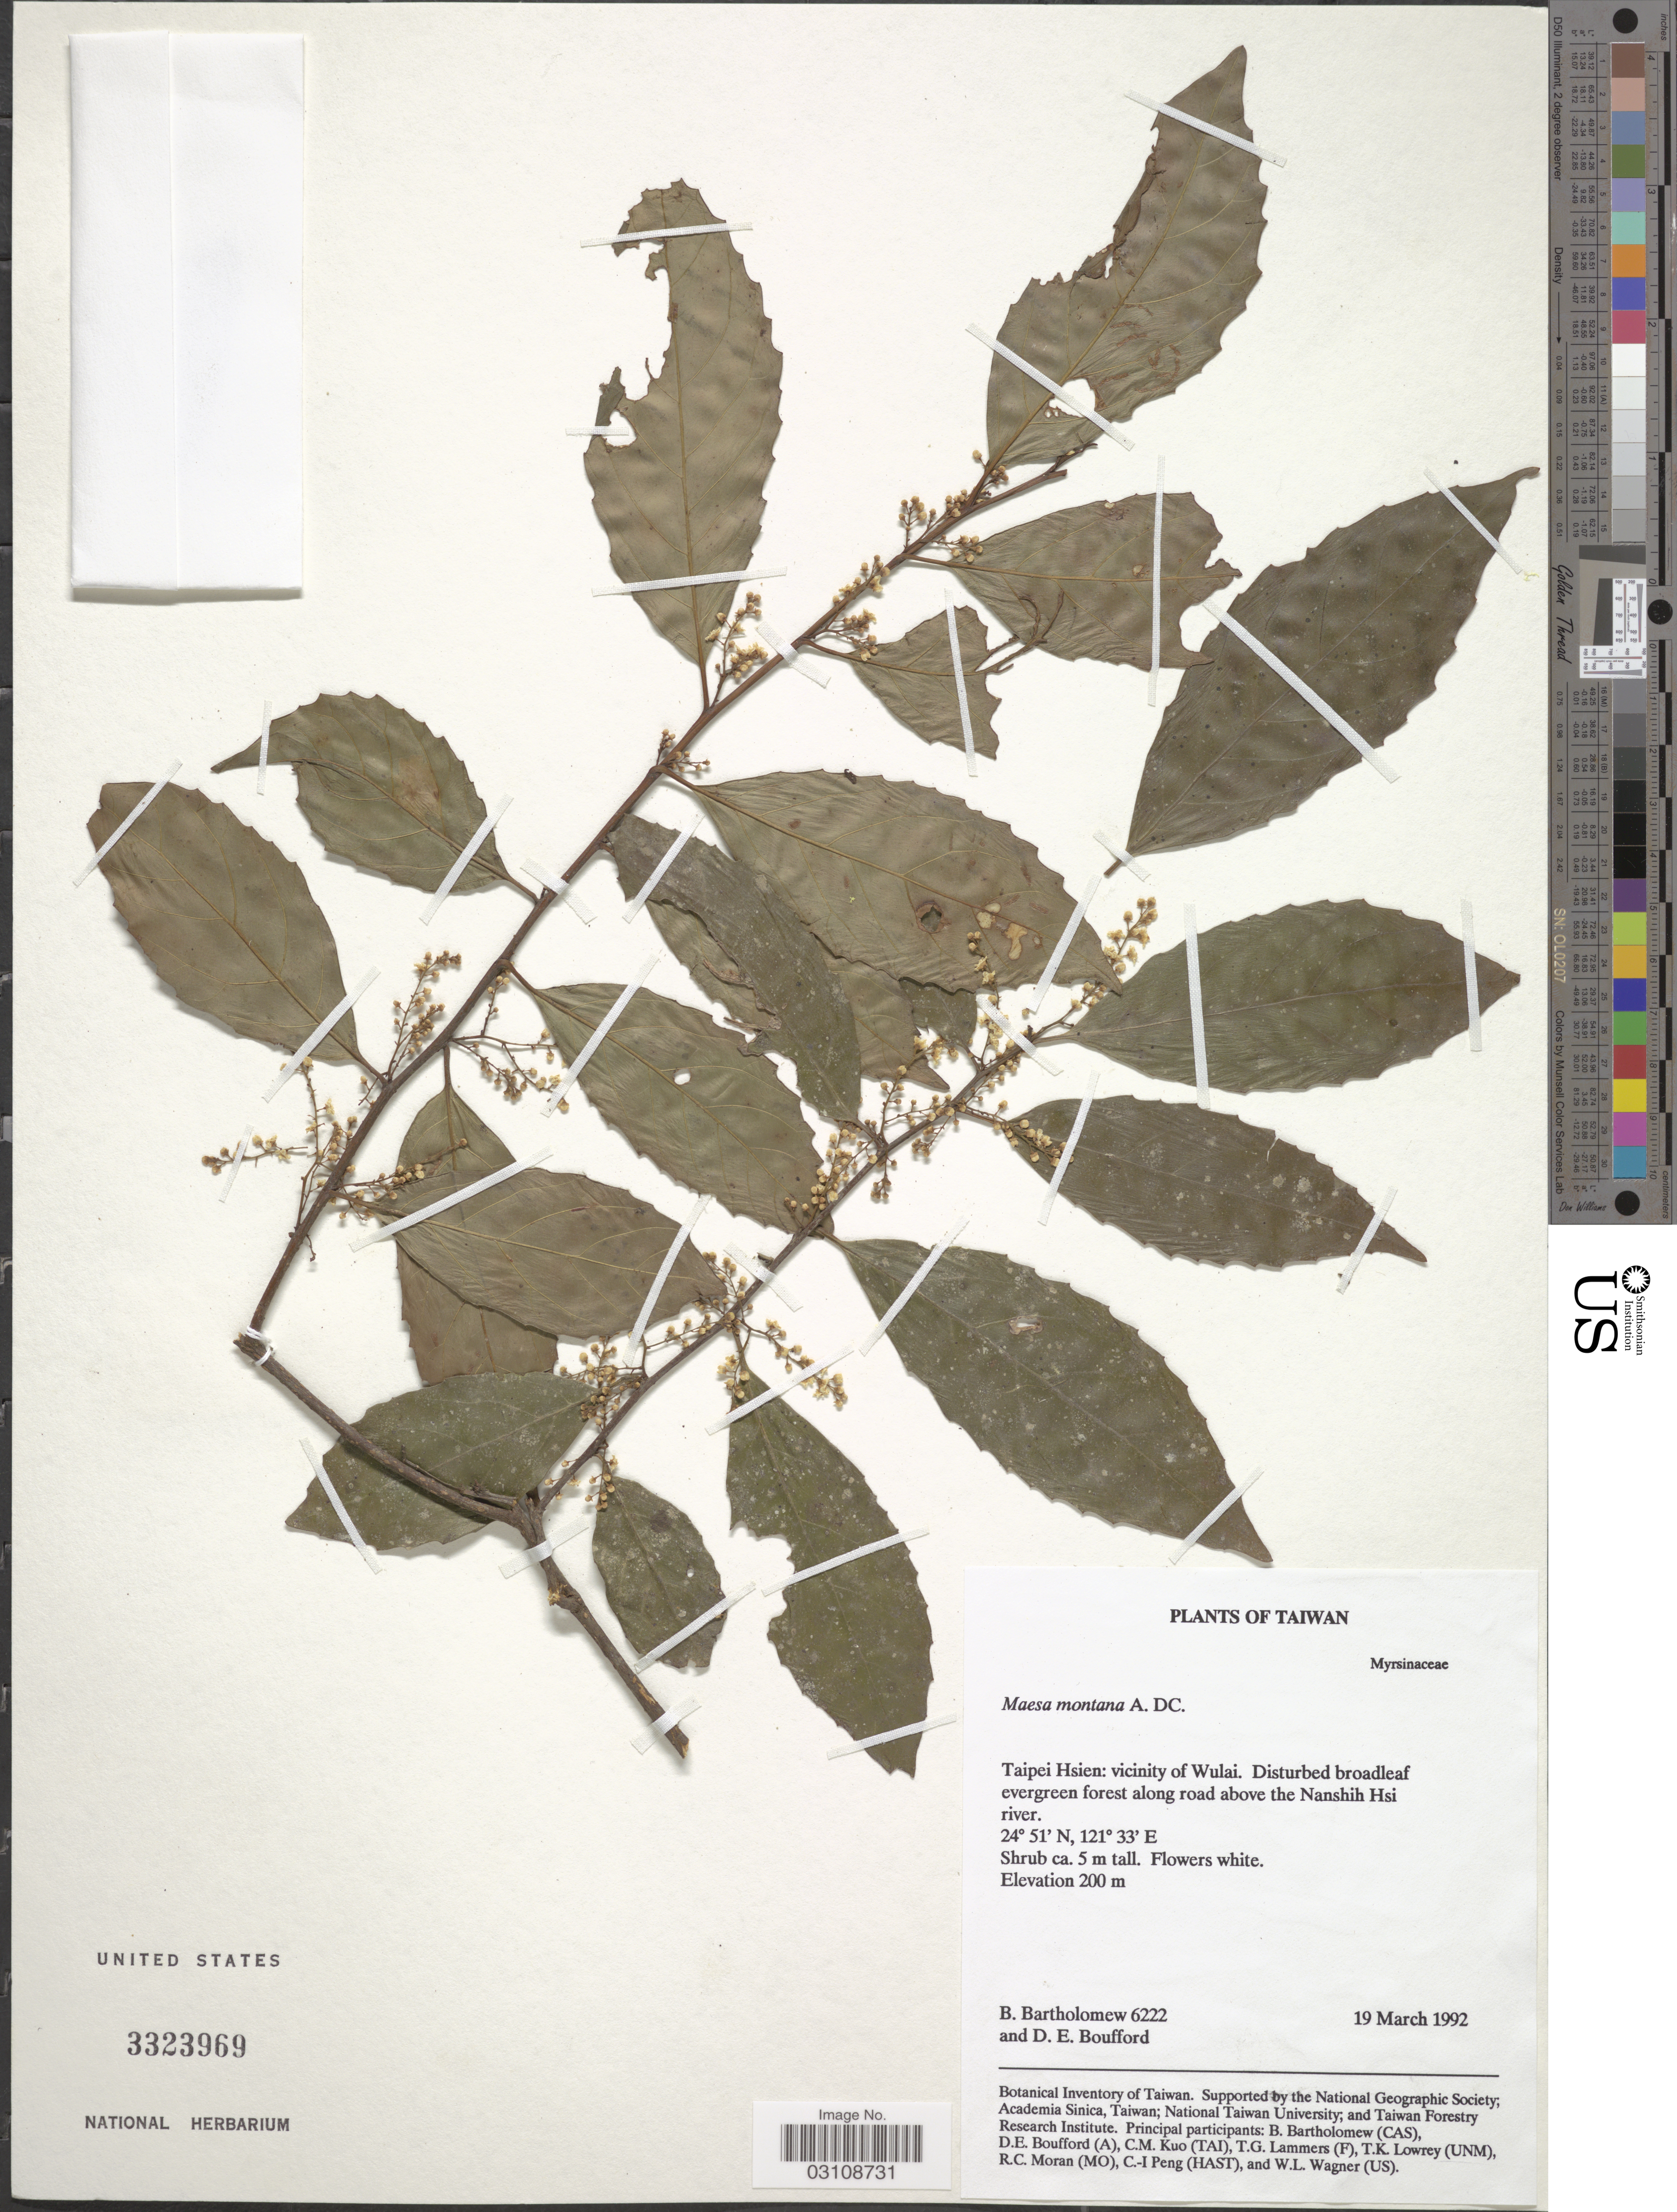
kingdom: Plantae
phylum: Tracheophyta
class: Magnoliopsida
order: Ericales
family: Primulaceae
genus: Maesa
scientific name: Maesa montana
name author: A. DC.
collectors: B. Bartholomew & D. E. Boufford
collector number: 6222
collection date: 1992-03-19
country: Taiwan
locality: Taipei Hsien: vicinity of Wulai. Disturbed broadleaf evergreen forest along road above the Nanshih Hsi river.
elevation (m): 200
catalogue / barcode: US 3323969